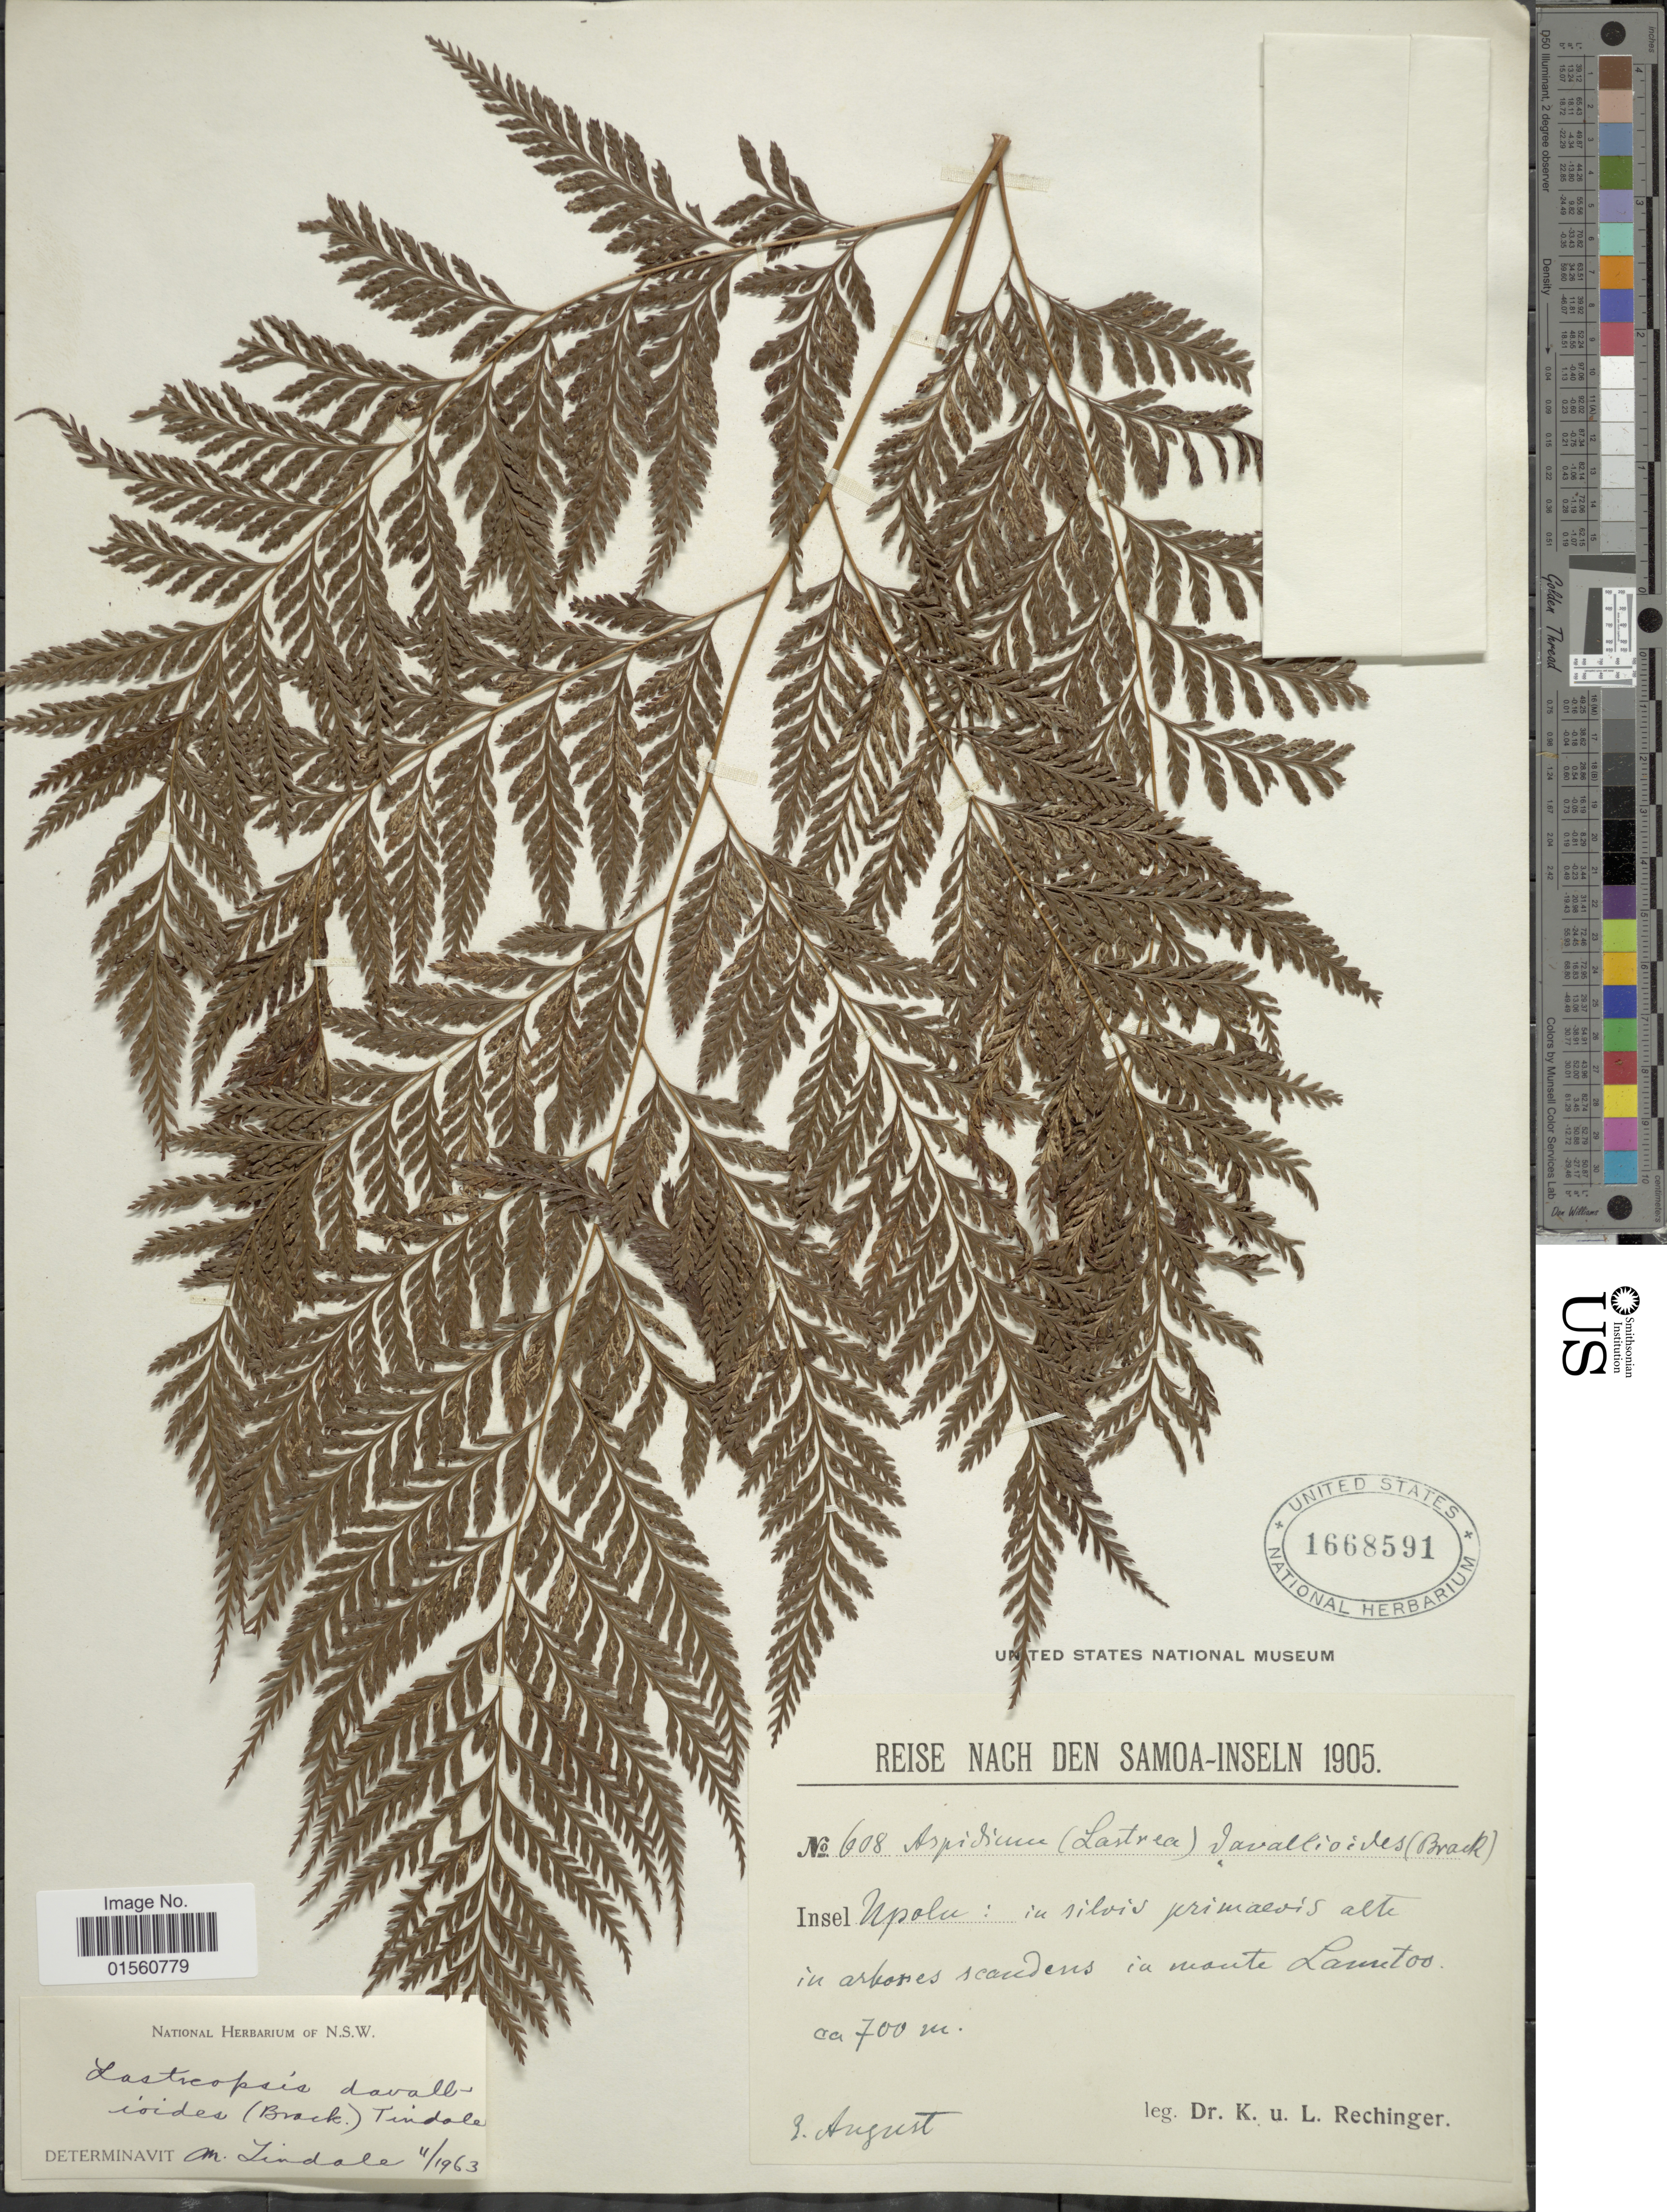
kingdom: Plantae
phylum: Tracheophyta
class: Polypodiopsida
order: Polypodiales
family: Dryopteridaceae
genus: Lastreopsis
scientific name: Lastreopsis davallioides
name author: (Brack.) Tindale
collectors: K. Rechinger & L. Rechinger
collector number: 608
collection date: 1905-08-03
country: Samoa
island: Upolu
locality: Insel upolu: in silvis primaevis [illegible text] in arbores scandens in monte Lametoo[interpreted]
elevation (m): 700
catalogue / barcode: US 1668591